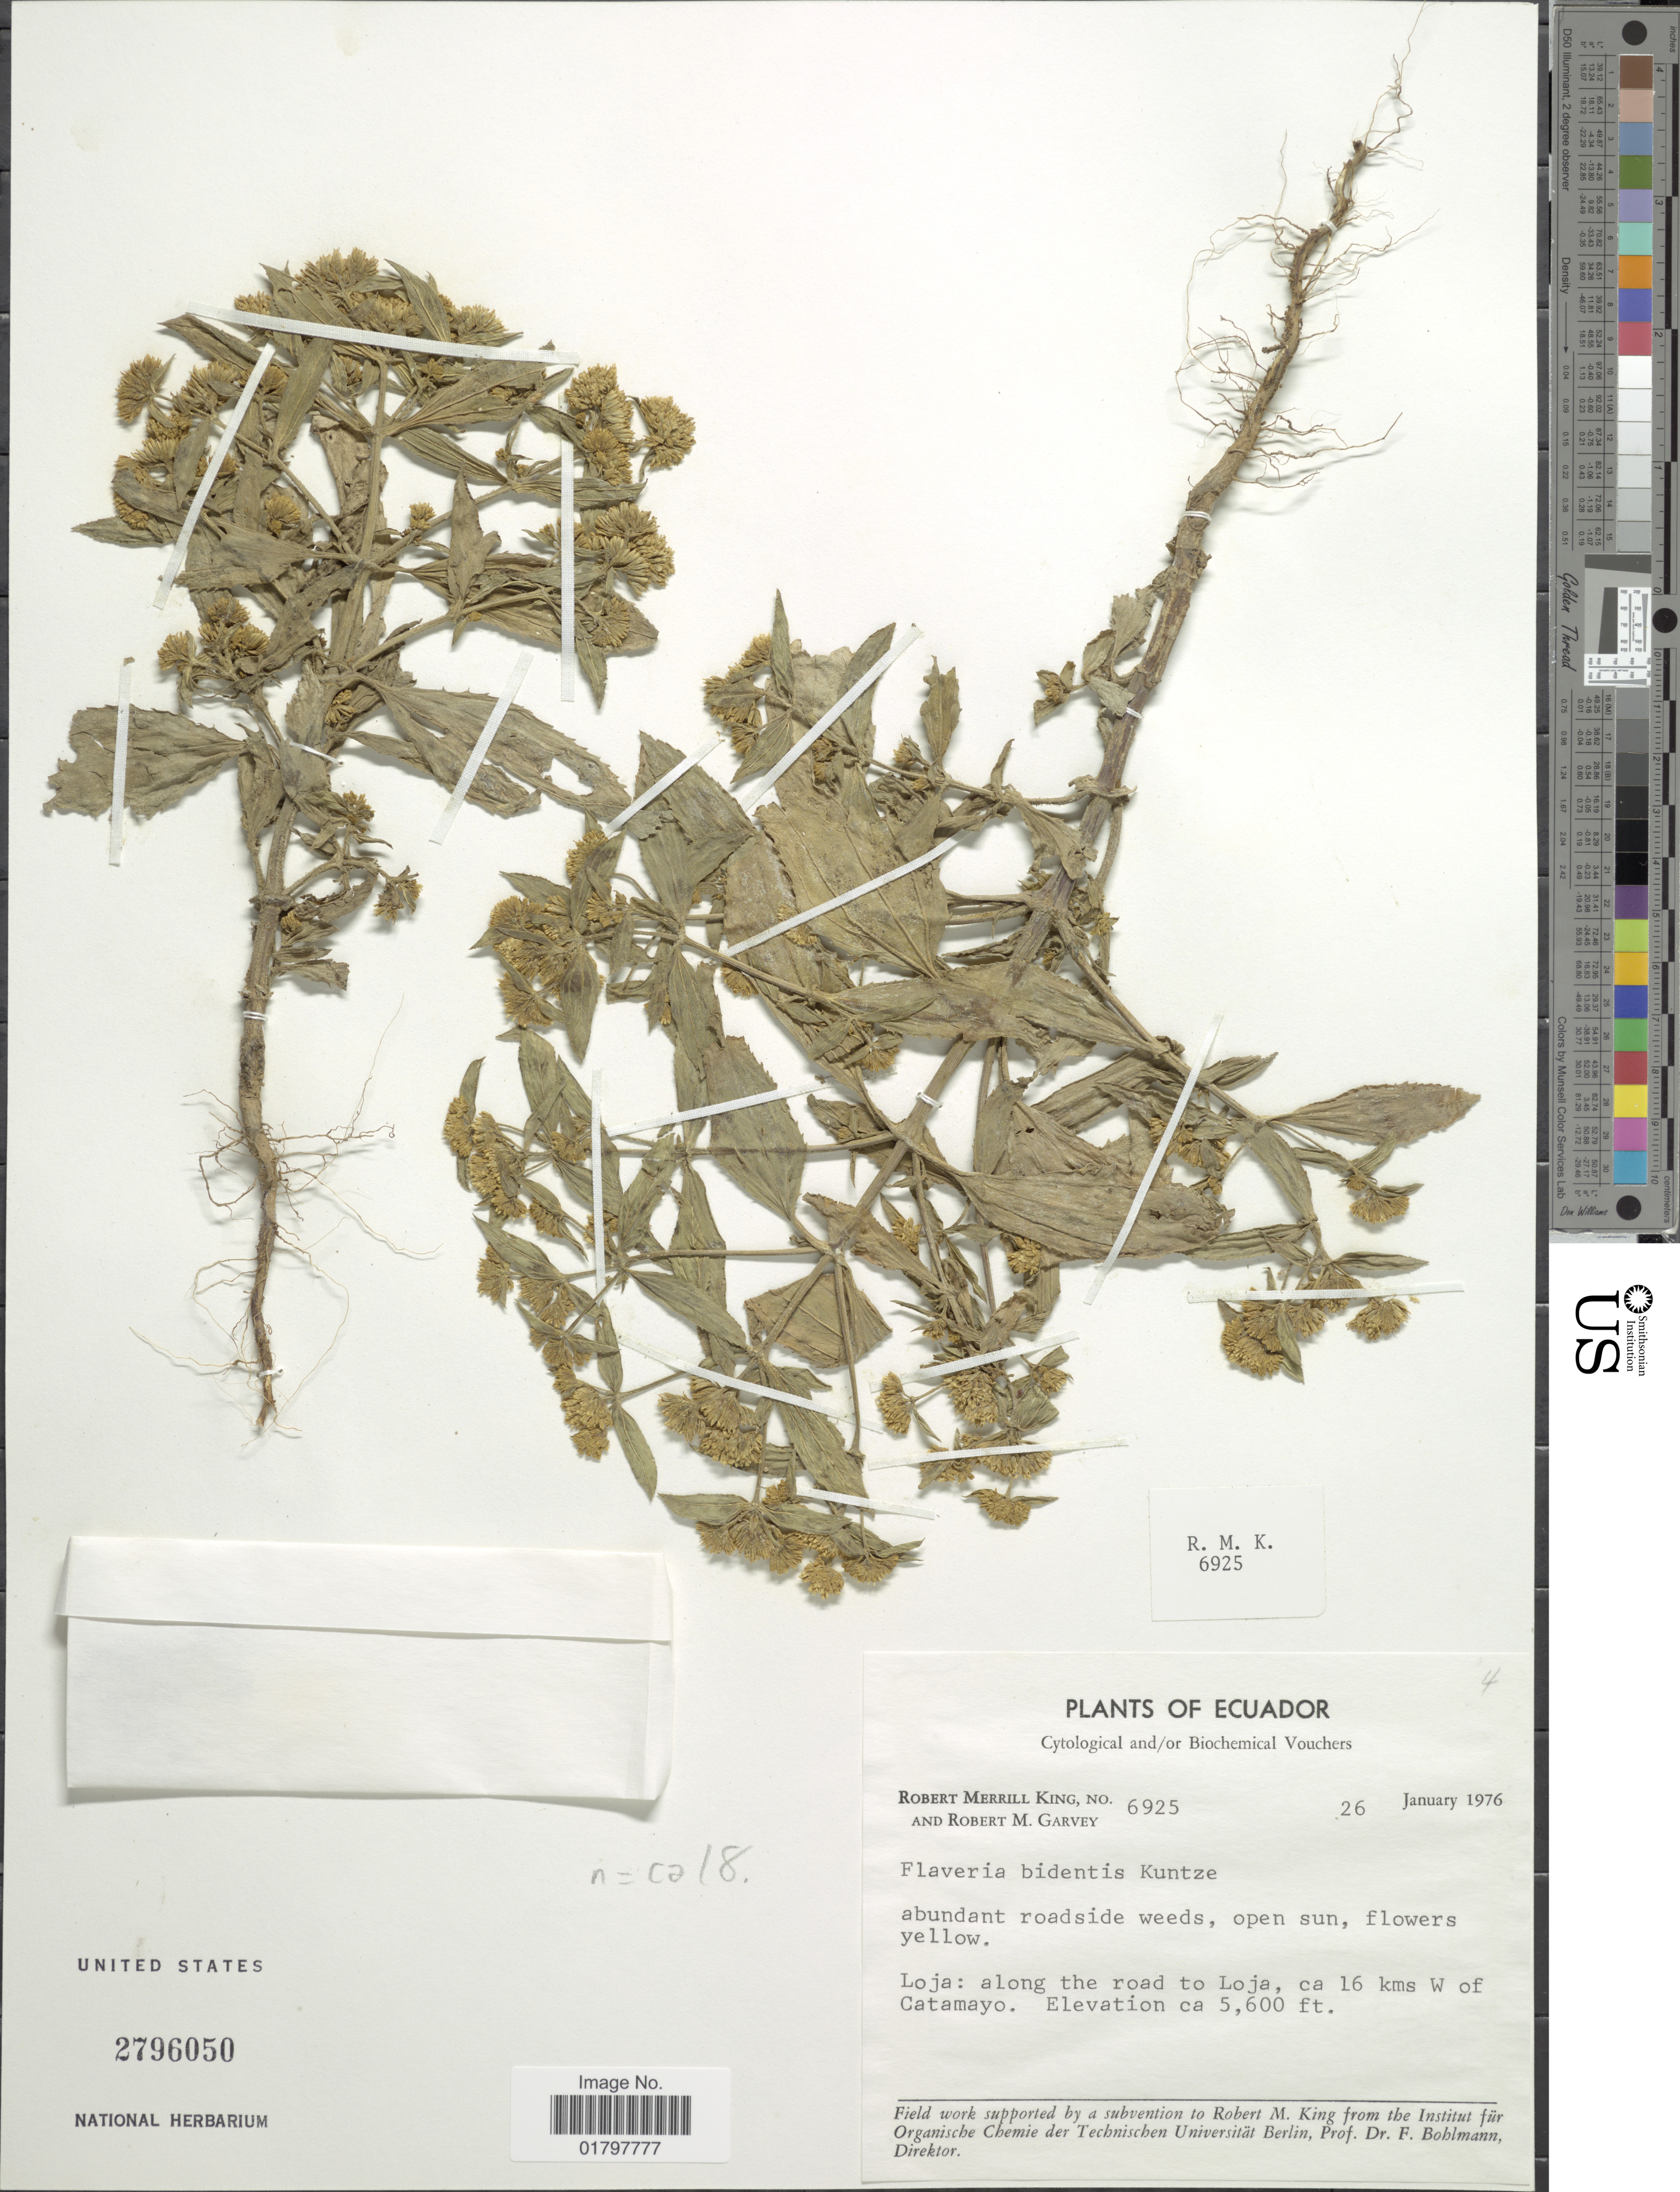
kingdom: Plantae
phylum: Tracheophyta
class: Magnoliopsida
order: Asterales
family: Asteraceae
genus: Flaveria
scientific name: Flaveria bidentis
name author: (L.) Kuntze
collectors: R. M. King & R. Garvey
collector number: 6925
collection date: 1976-01-26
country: Ecuador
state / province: Loja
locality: Loja: along the road to Loja, ca 16 kms W of Catamayo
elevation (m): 1707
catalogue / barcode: US 2796050